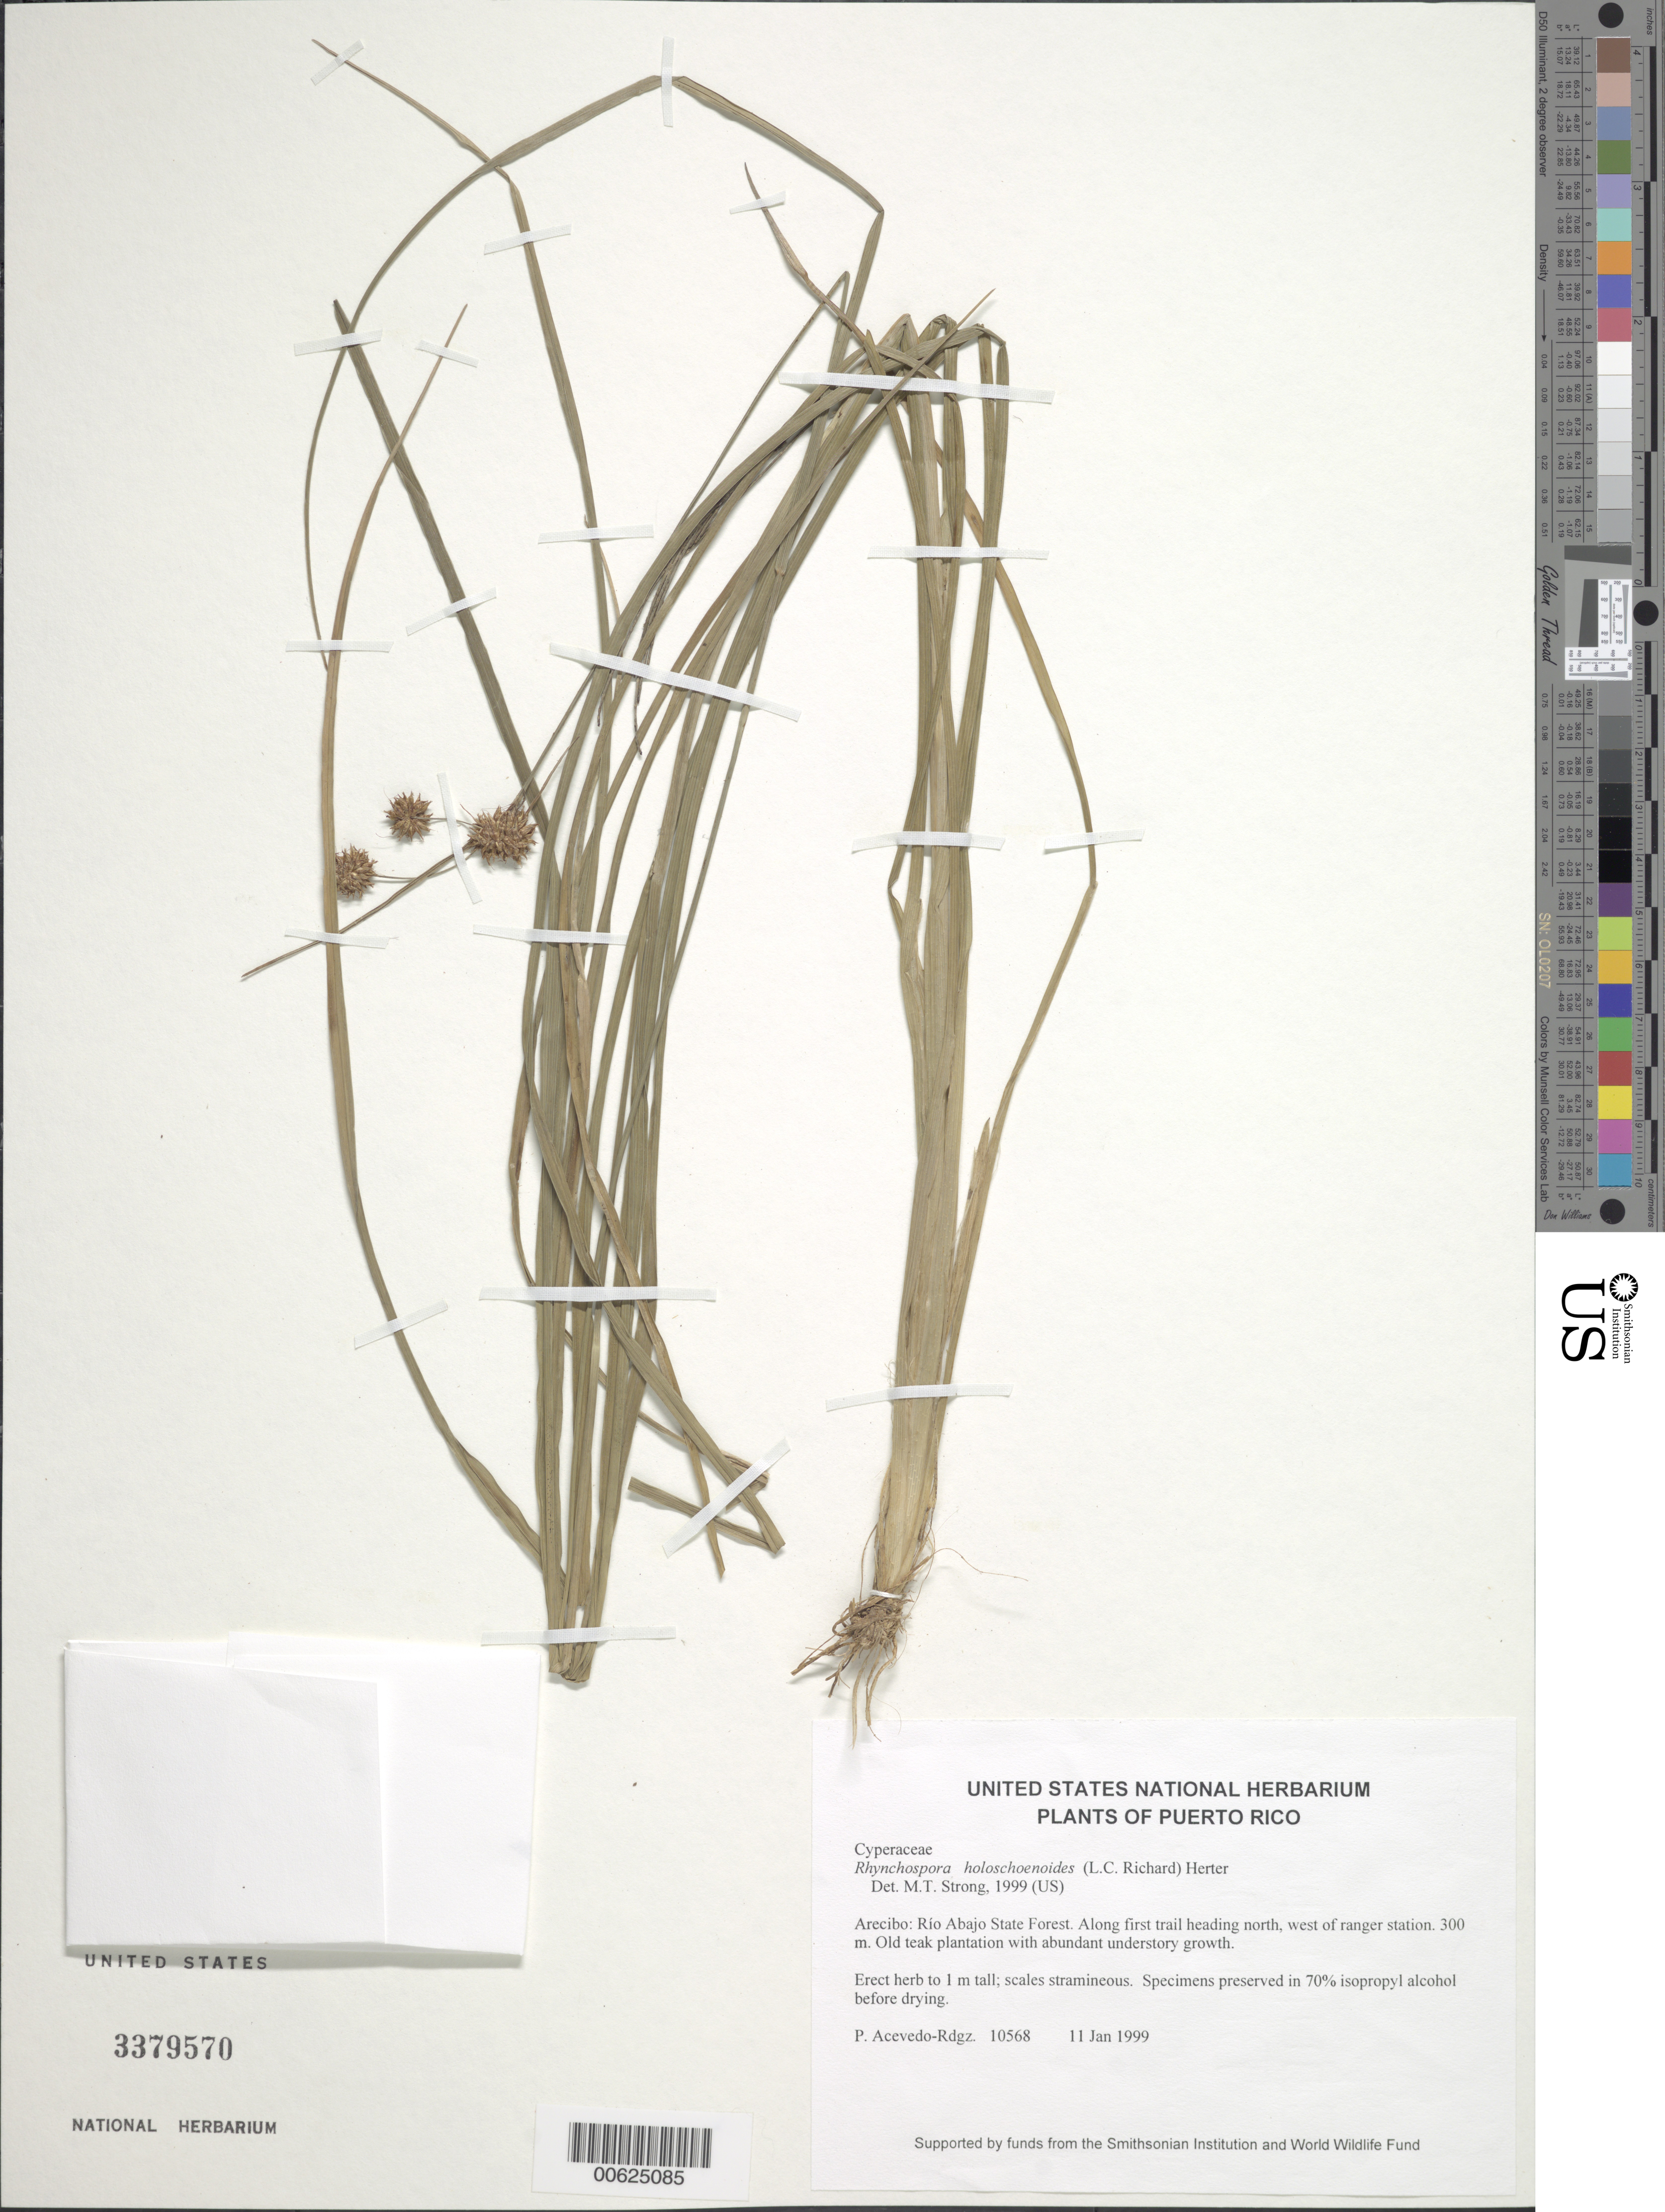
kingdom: Plantae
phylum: Tracheophyta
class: Liliopsida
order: Poales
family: Cyperaceae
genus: Rhynchospora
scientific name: Rhynchospora holoschoenoides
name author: (Rich.) Herter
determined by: Strong, M. T., (US), Smithsonian Institution - National Museum of Natural History (UNITED STATES)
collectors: P. Acevedo-Rodr.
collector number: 10568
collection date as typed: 11 Jan 1999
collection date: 1999-01-11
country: Puerto Rico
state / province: Arecibo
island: Puerto Rico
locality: Arecibo; Río Abajo State Forest. Along first trail heading north, west of ranger station.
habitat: Old teak plantation with abundant understory growth.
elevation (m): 300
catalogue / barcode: US 3379570